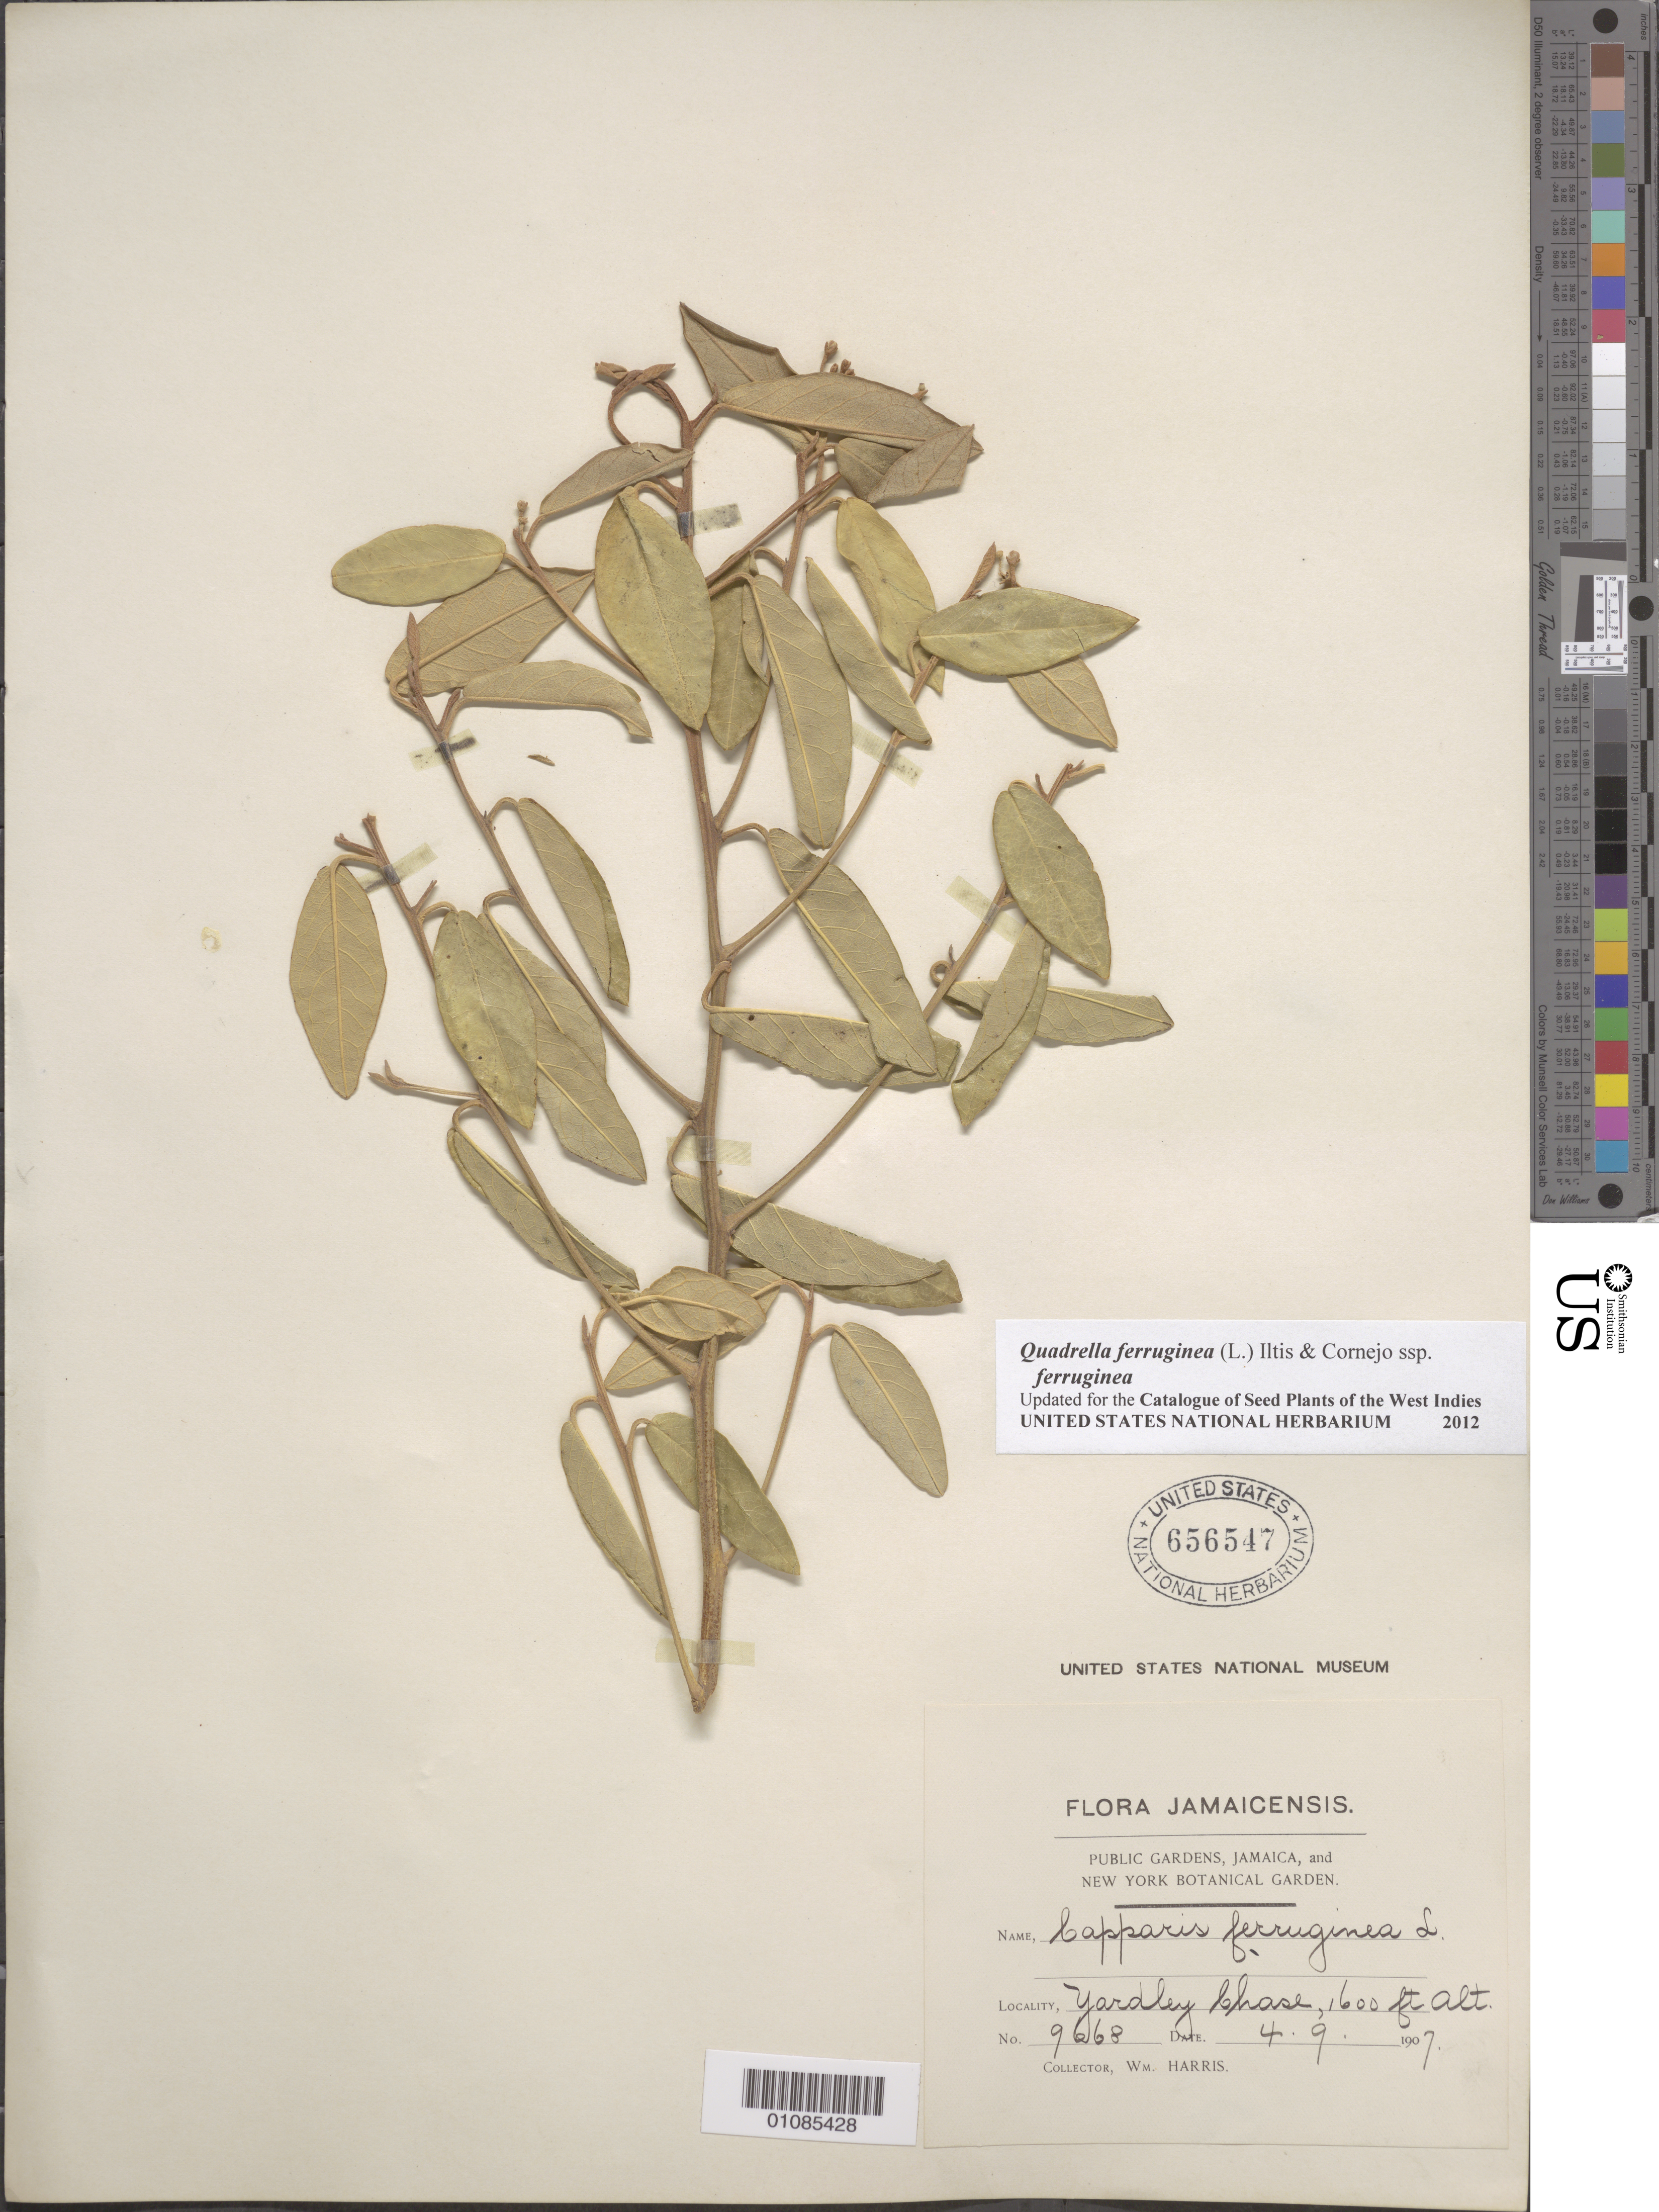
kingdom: Plantae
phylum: Tracheophyta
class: Magnoliopsida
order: Brassicales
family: Capparaceae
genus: Quadrella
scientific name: Quadrella ferruginea subsp. ferruginea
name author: (L.) Cornejo & Iltis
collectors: W. Harris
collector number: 9668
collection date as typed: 04 Sep 1907 or 09 Apr 1907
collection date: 1907-04-09 or 1907-09-04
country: Jamaica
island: Jamaica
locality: Yardley Chase(?).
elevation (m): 183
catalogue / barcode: US 656547